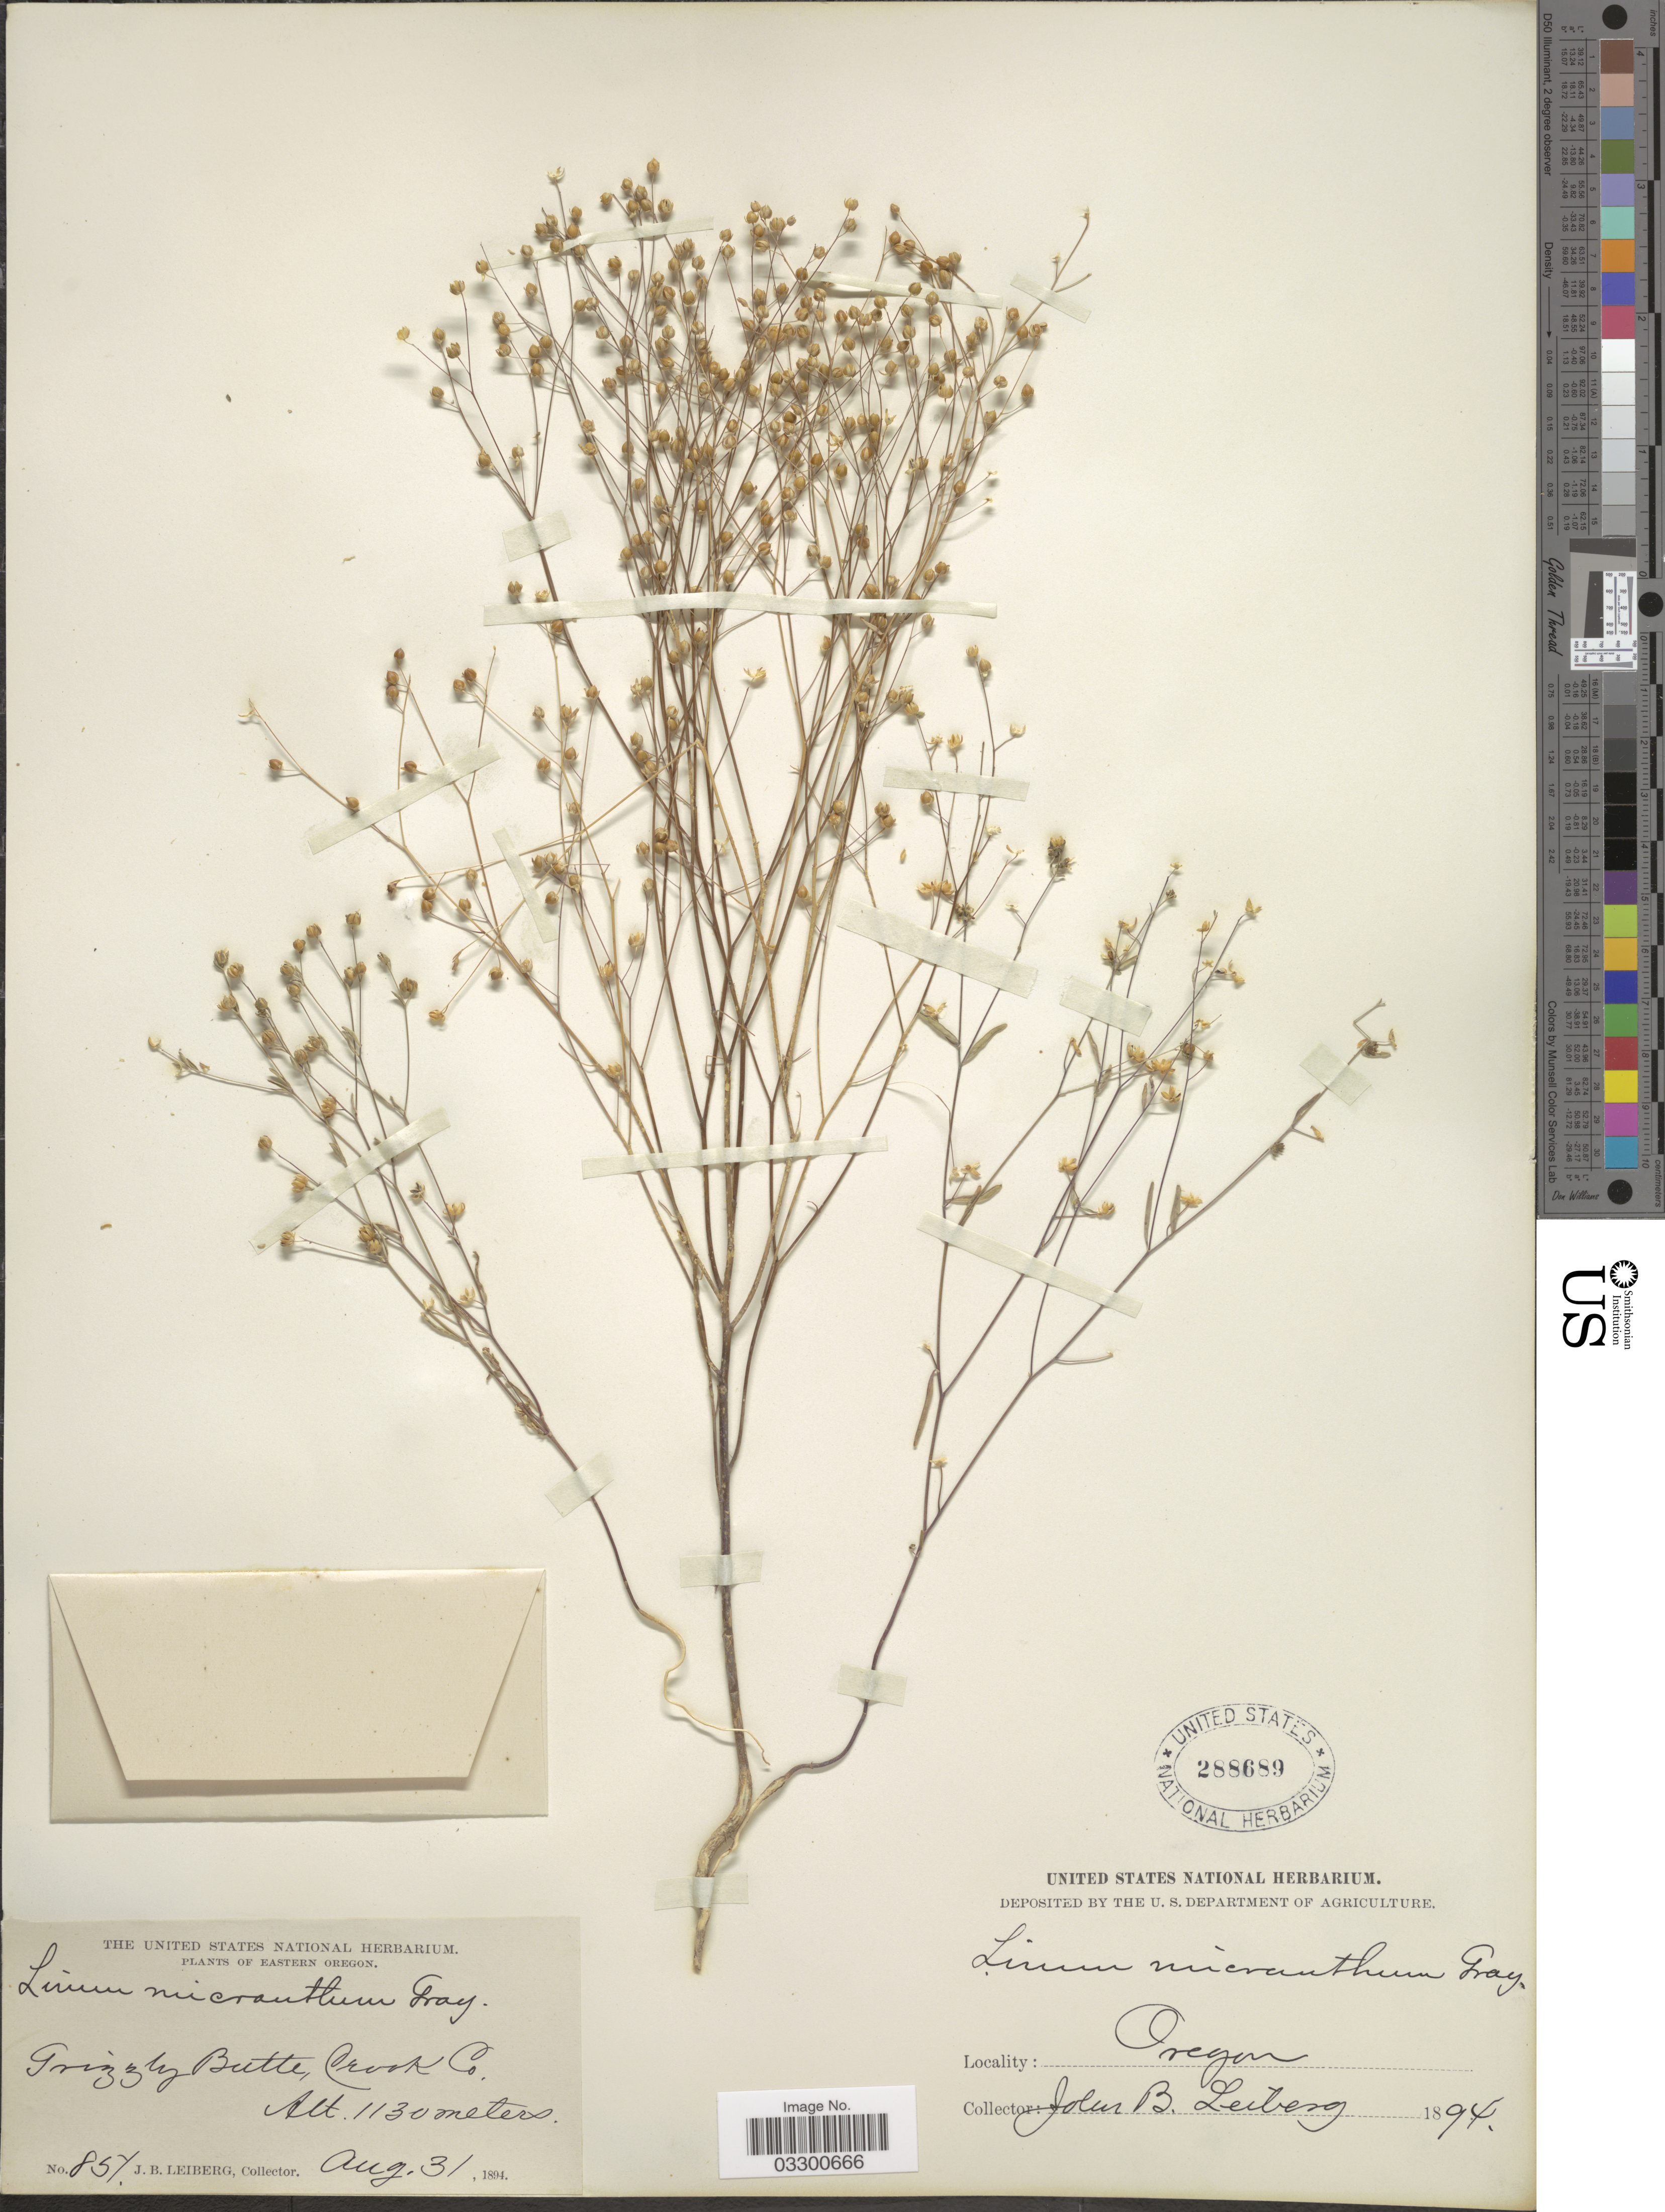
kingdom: Plantae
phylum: Tracheophyta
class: Magnoliopsida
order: Malpighiales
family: Linaceae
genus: Hesperolinon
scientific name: Hesperolinon micranthum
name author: (A. Gray) Small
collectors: J. Leiberg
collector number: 851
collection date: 1894-08-31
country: United States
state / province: Oregon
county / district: Crook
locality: Eastern Oregon. Grizzly Butte, Crook Co.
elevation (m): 1130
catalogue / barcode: US 288689